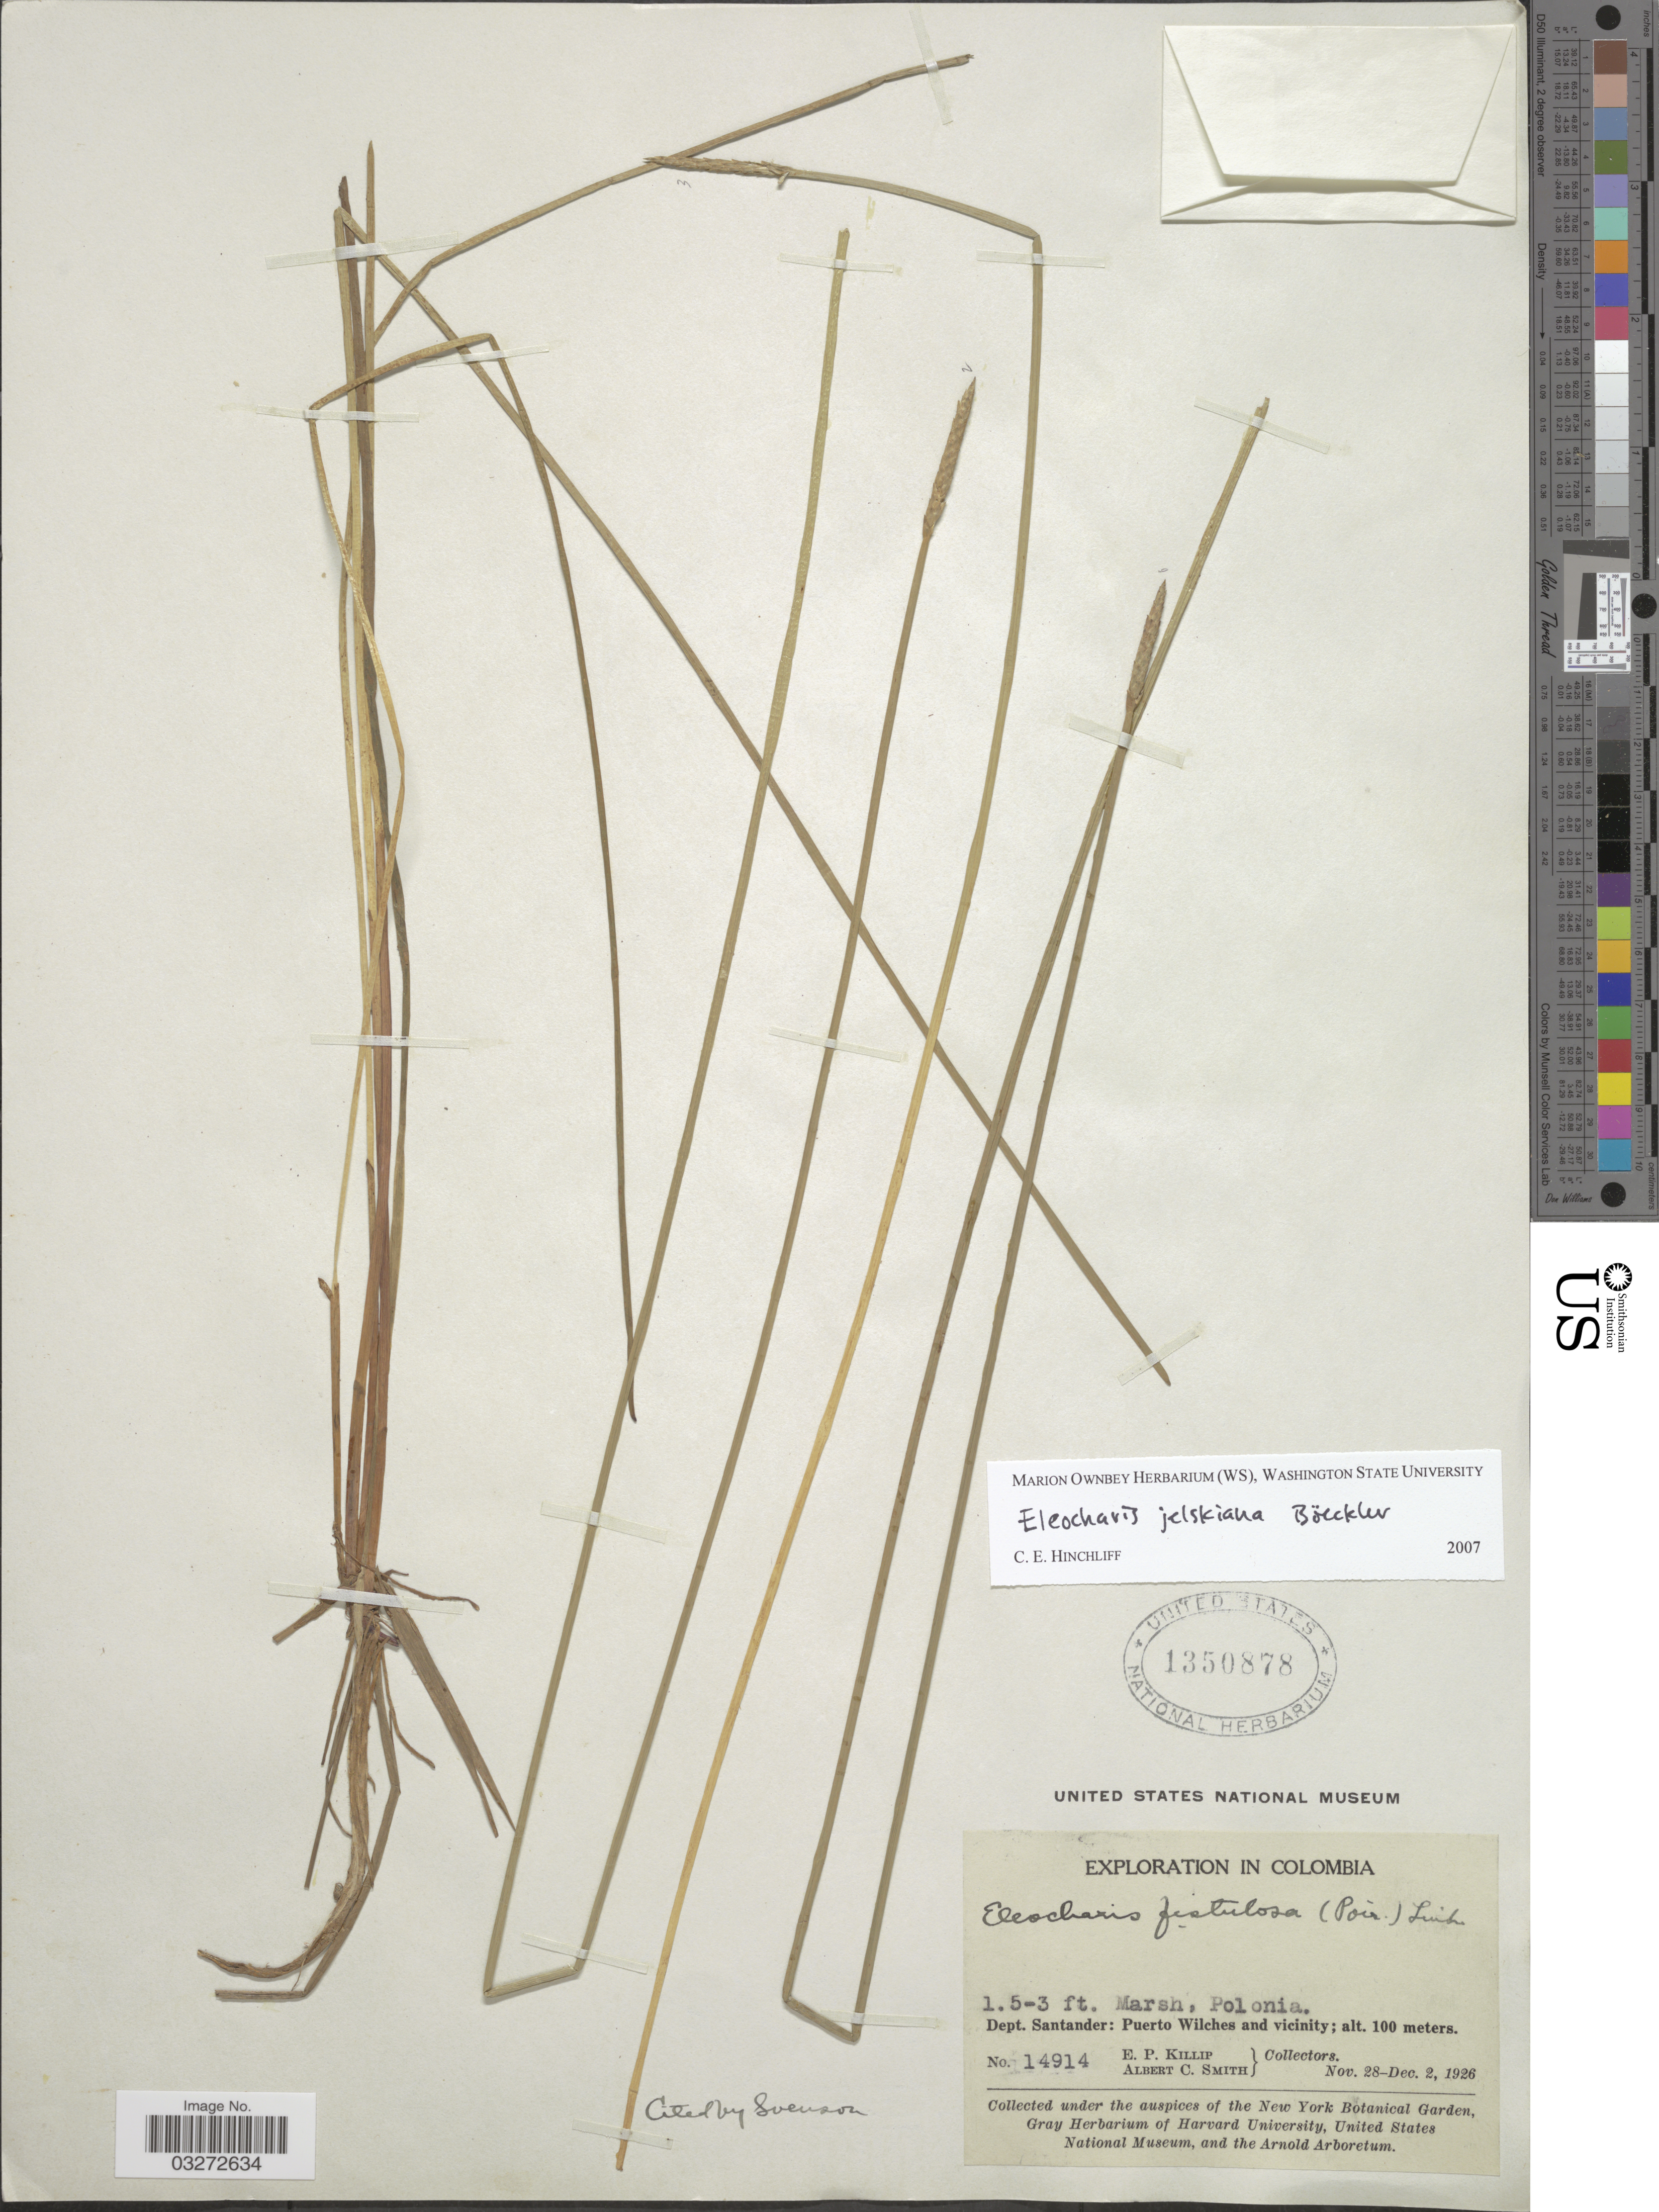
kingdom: Plantae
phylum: Tracheophyta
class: Liliopsida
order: Poales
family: Cyperaceae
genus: Eleocharis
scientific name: Eleocharis jelskiana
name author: Boeckeler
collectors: E. P. Killip & A. C. Smith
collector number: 14914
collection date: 1926-11-28/1926-12-02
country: Colombia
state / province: Santander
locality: Dept. Santander: Puerto Wilches and vicinity.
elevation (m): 100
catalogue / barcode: US 1350878